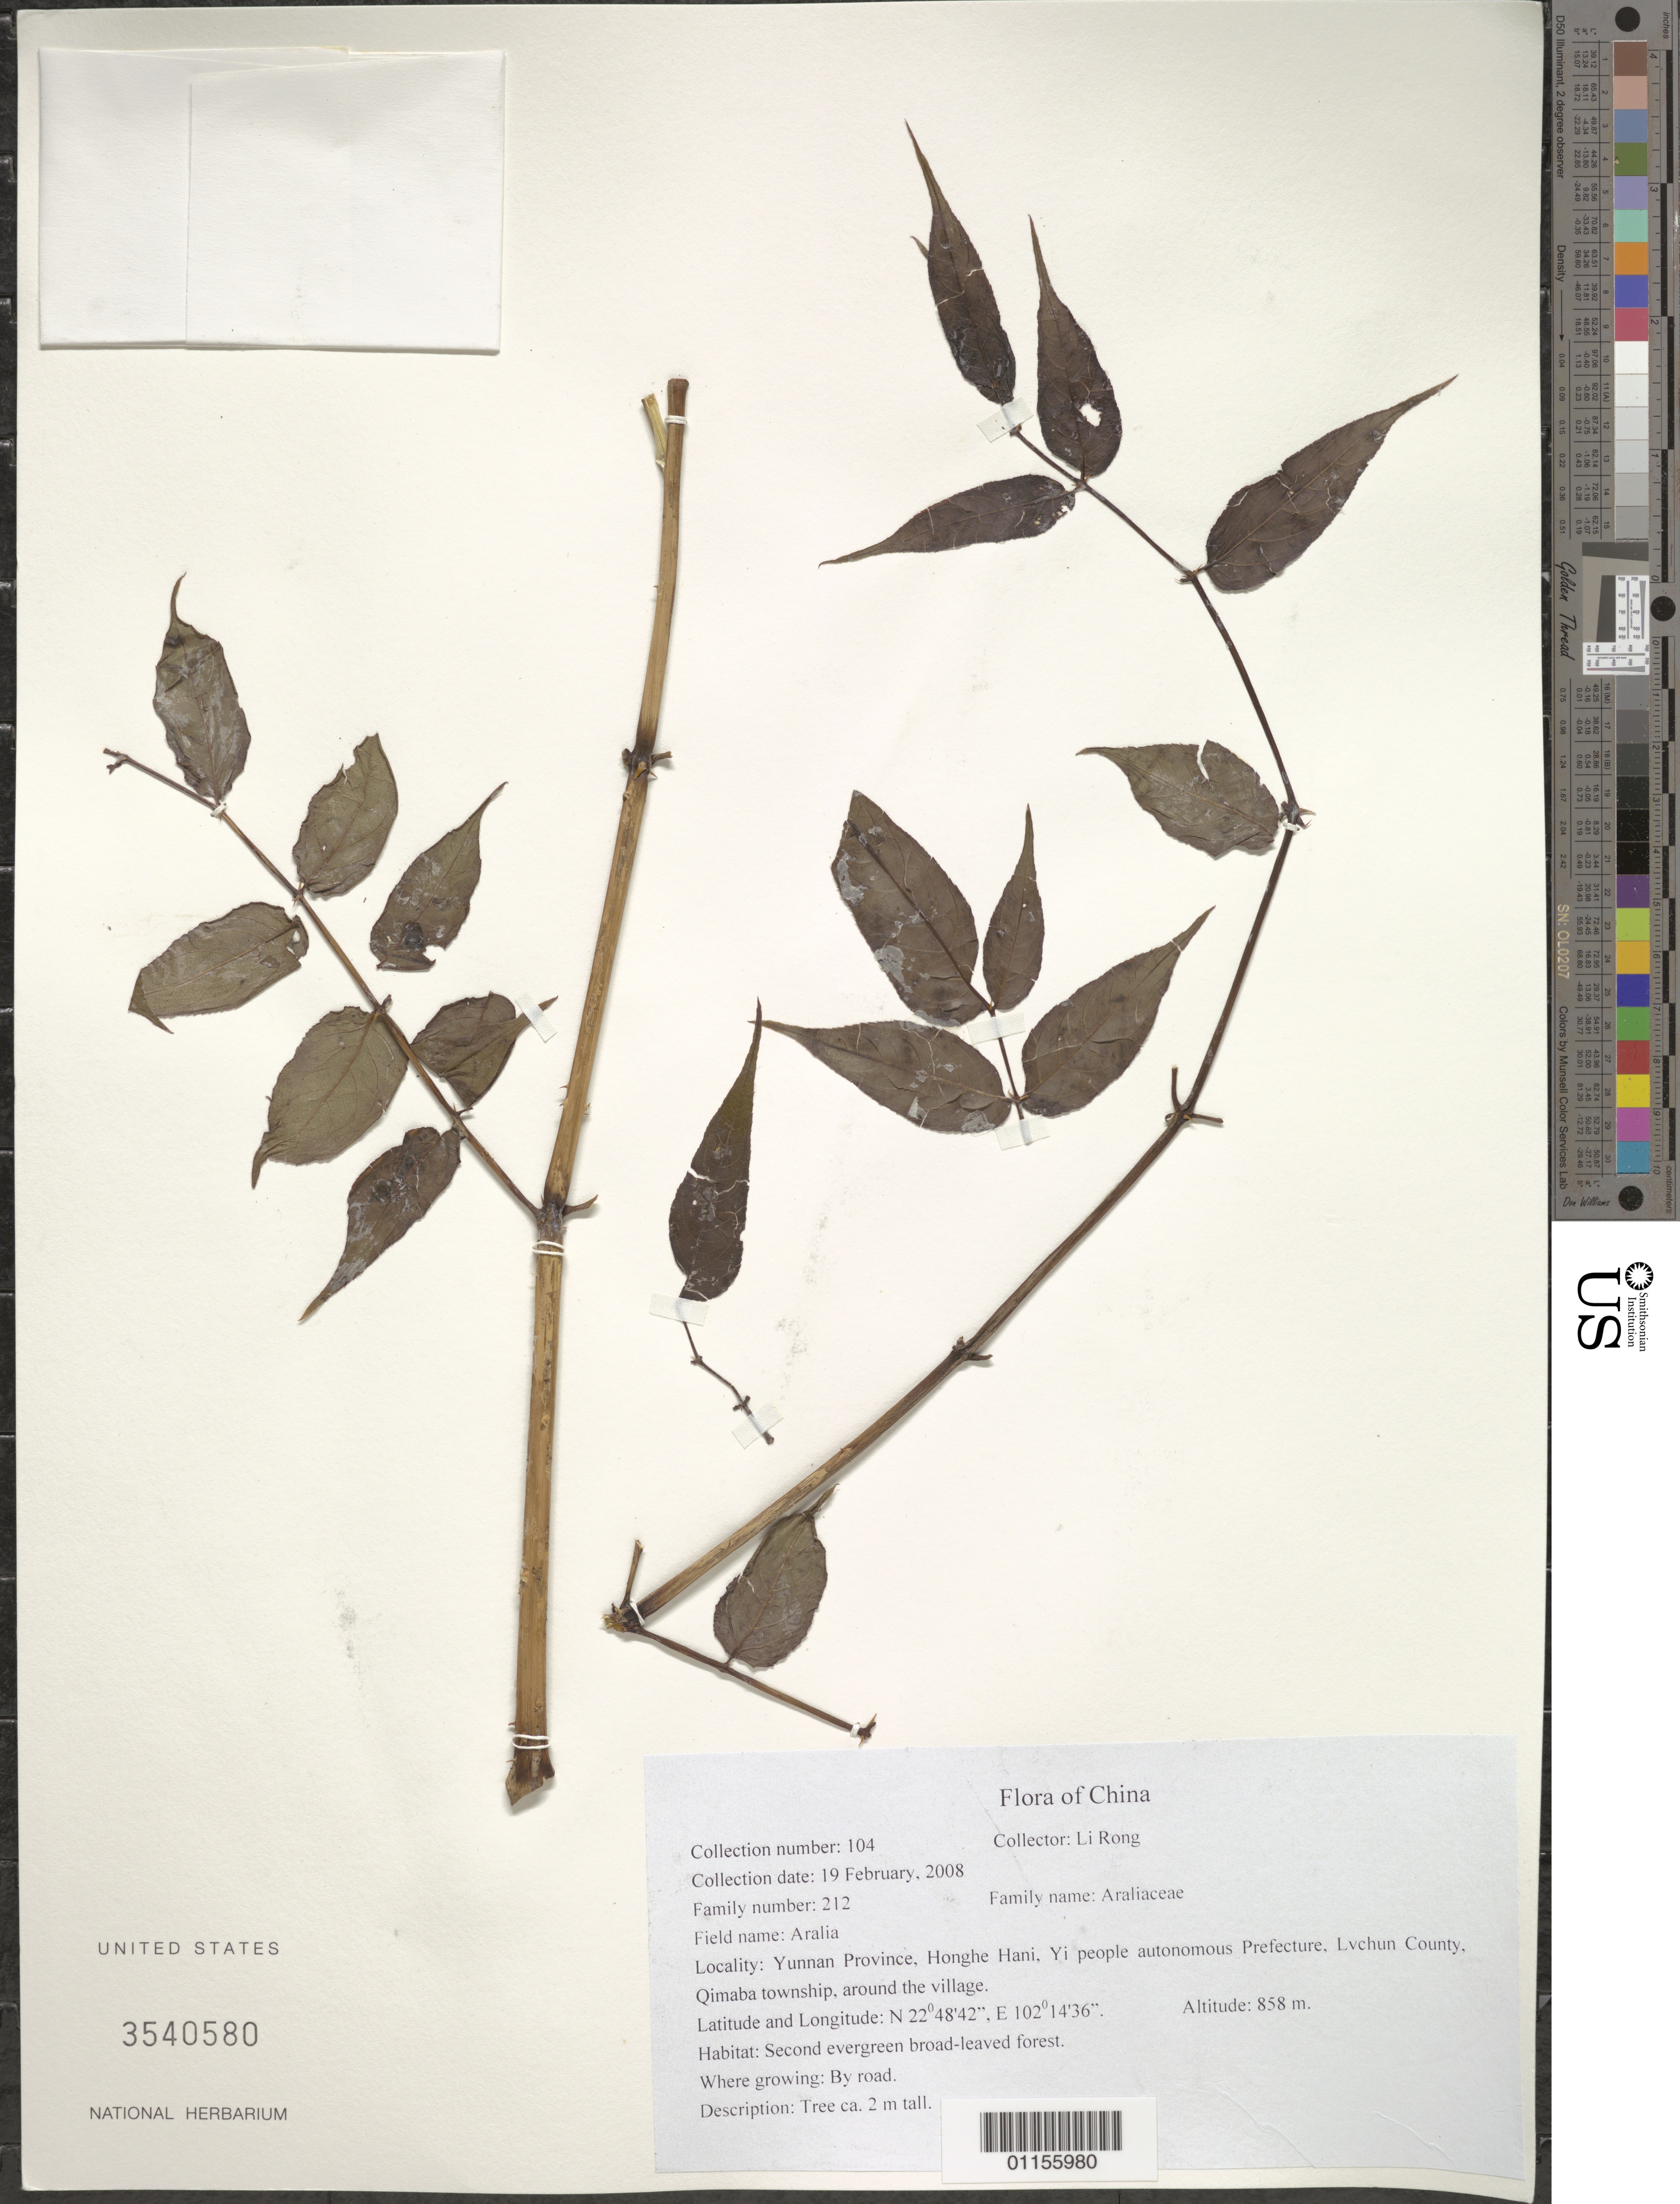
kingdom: Plantae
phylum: Tracheophyta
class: Magnoliopsida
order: Apiales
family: Araliaceae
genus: Aralia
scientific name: Aralia sp.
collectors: R. Li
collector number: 104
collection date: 2008-02-19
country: China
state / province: Yunnan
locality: Honghe Hani, Yi people autonomous Prefecture. Lvchun County. Qimaba township, around the village.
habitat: Tree, growing in the second evergreen broad-leaved forest. By road.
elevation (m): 858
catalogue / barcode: US 3540580